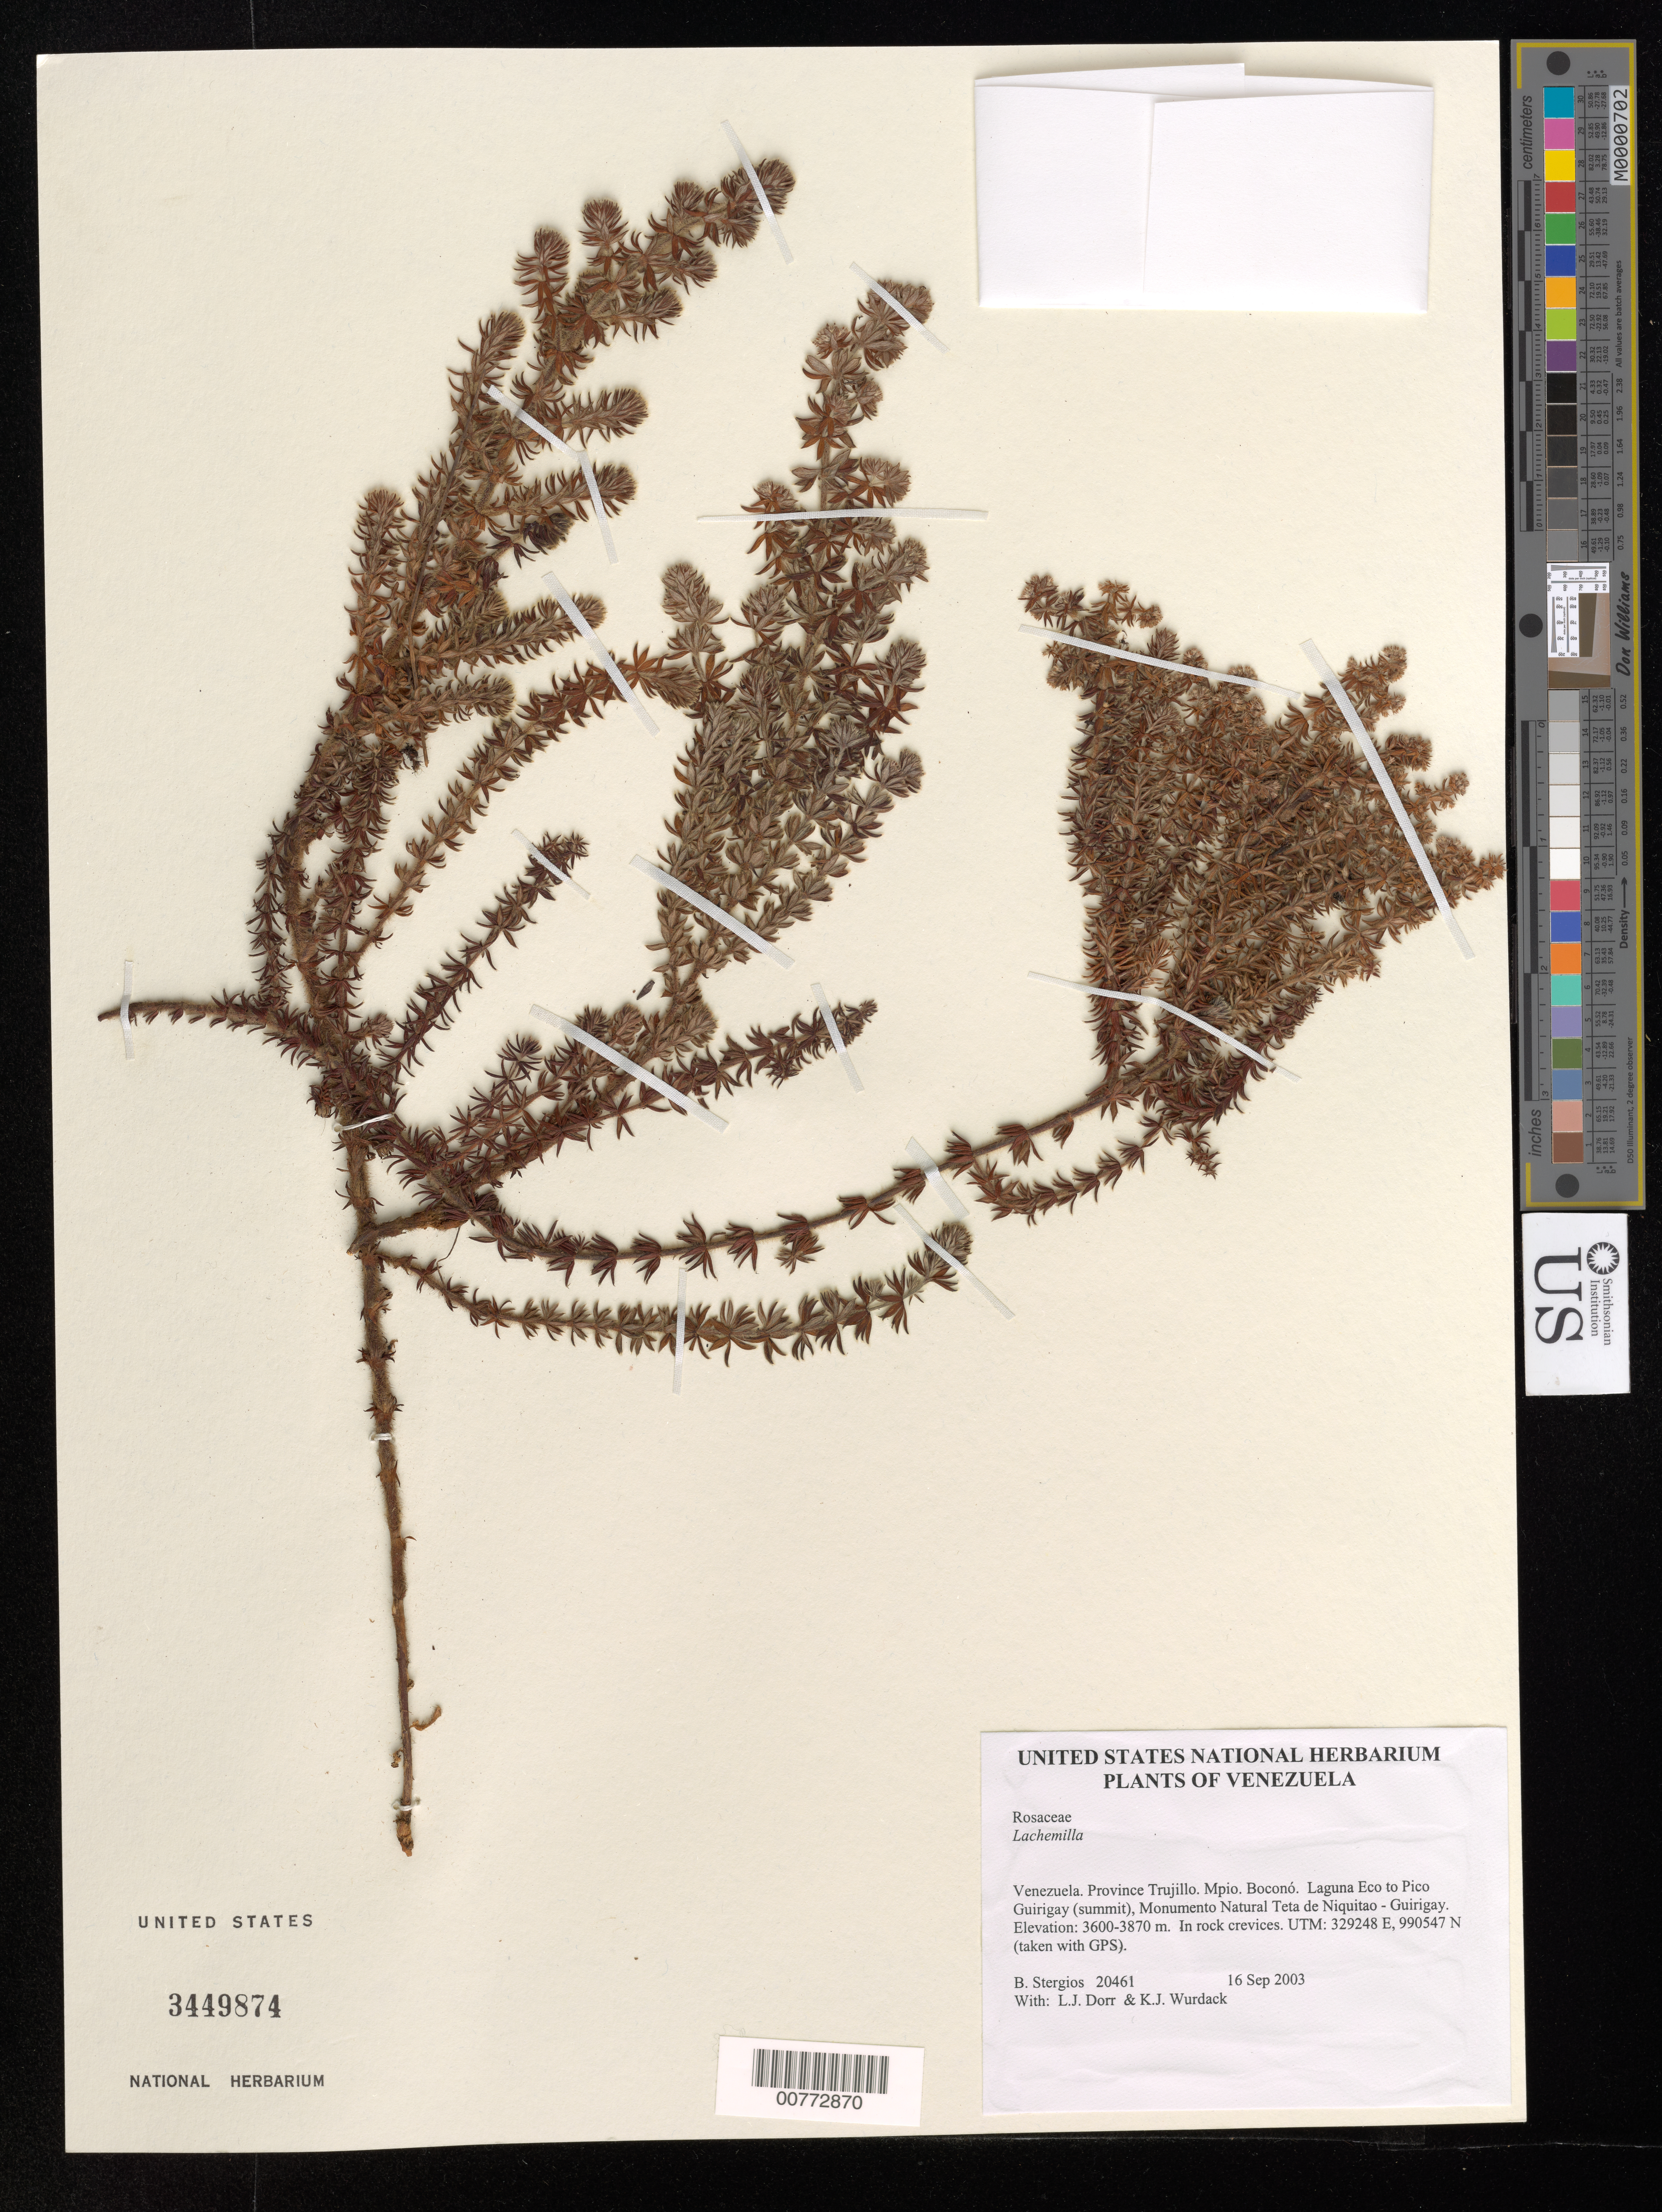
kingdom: Plantae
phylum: Tracheophyta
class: Magnoliopsida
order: Rosales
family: Rosaceae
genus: Alchemilla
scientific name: Alchemilla verticillata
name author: Fielding & Gardner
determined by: Dorr, L. J., (BOT), Smithsonian Institution - National Museum of Natural History (UNITED STATES)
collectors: B. G. Stergios, L. J. Dorr & K. Wurdack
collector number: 20461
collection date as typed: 16 Sep 2003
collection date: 2003-09-16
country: Venezuela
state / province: Trujillo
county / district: Boconó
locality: Laguna Eco to Pico Guirigay (summit), Monumento Natural Teta de Niquitao - Guirigay.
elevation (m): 3600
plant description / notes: PORT, QCA, US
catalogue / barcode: US 3449874